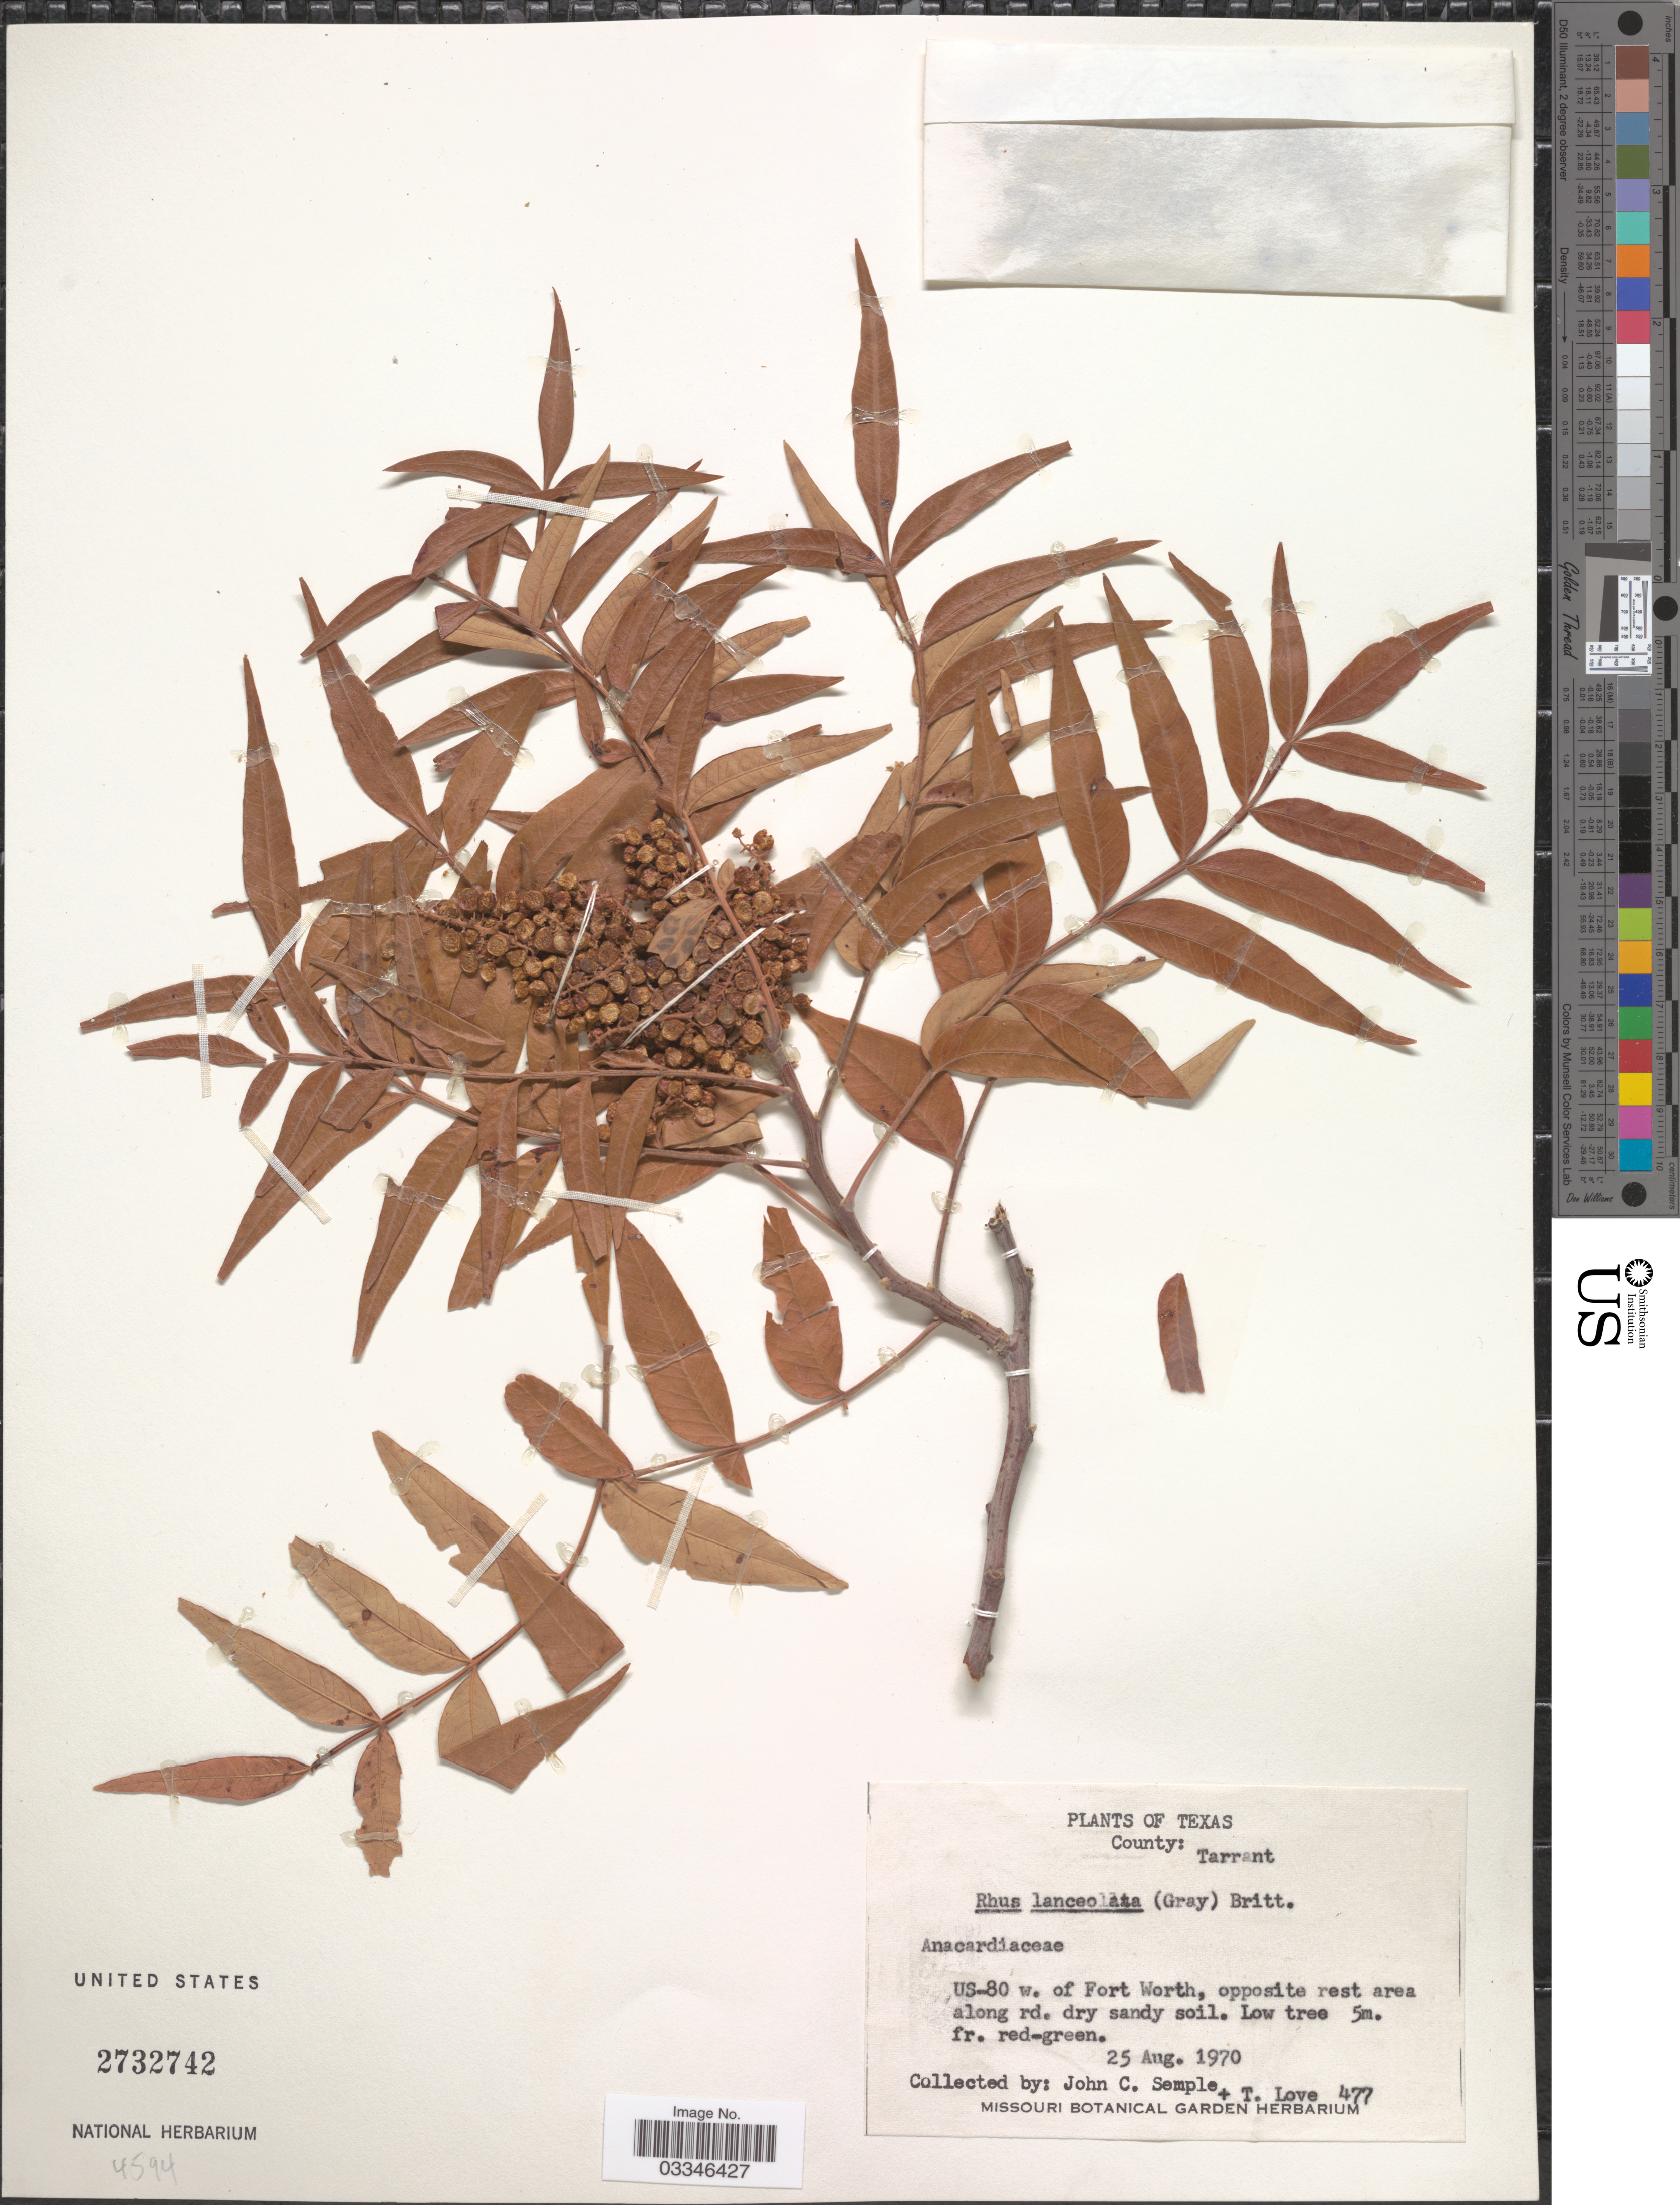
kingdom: Plantae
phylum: Tracheophyta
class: Magnoliopsida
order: Sapindales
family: Anacardiaceae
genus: Rhus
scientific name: Rhus lanceolata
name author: (A. Gray) Britton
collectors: J. C. Semple & T. Love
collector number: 477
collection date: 1970-08-25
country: United States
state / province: Texas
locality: County: Tarrant, US-80 w. of Fort Worth, opposite rest area along rd. dry sandy soil.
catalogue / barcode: US 2732742